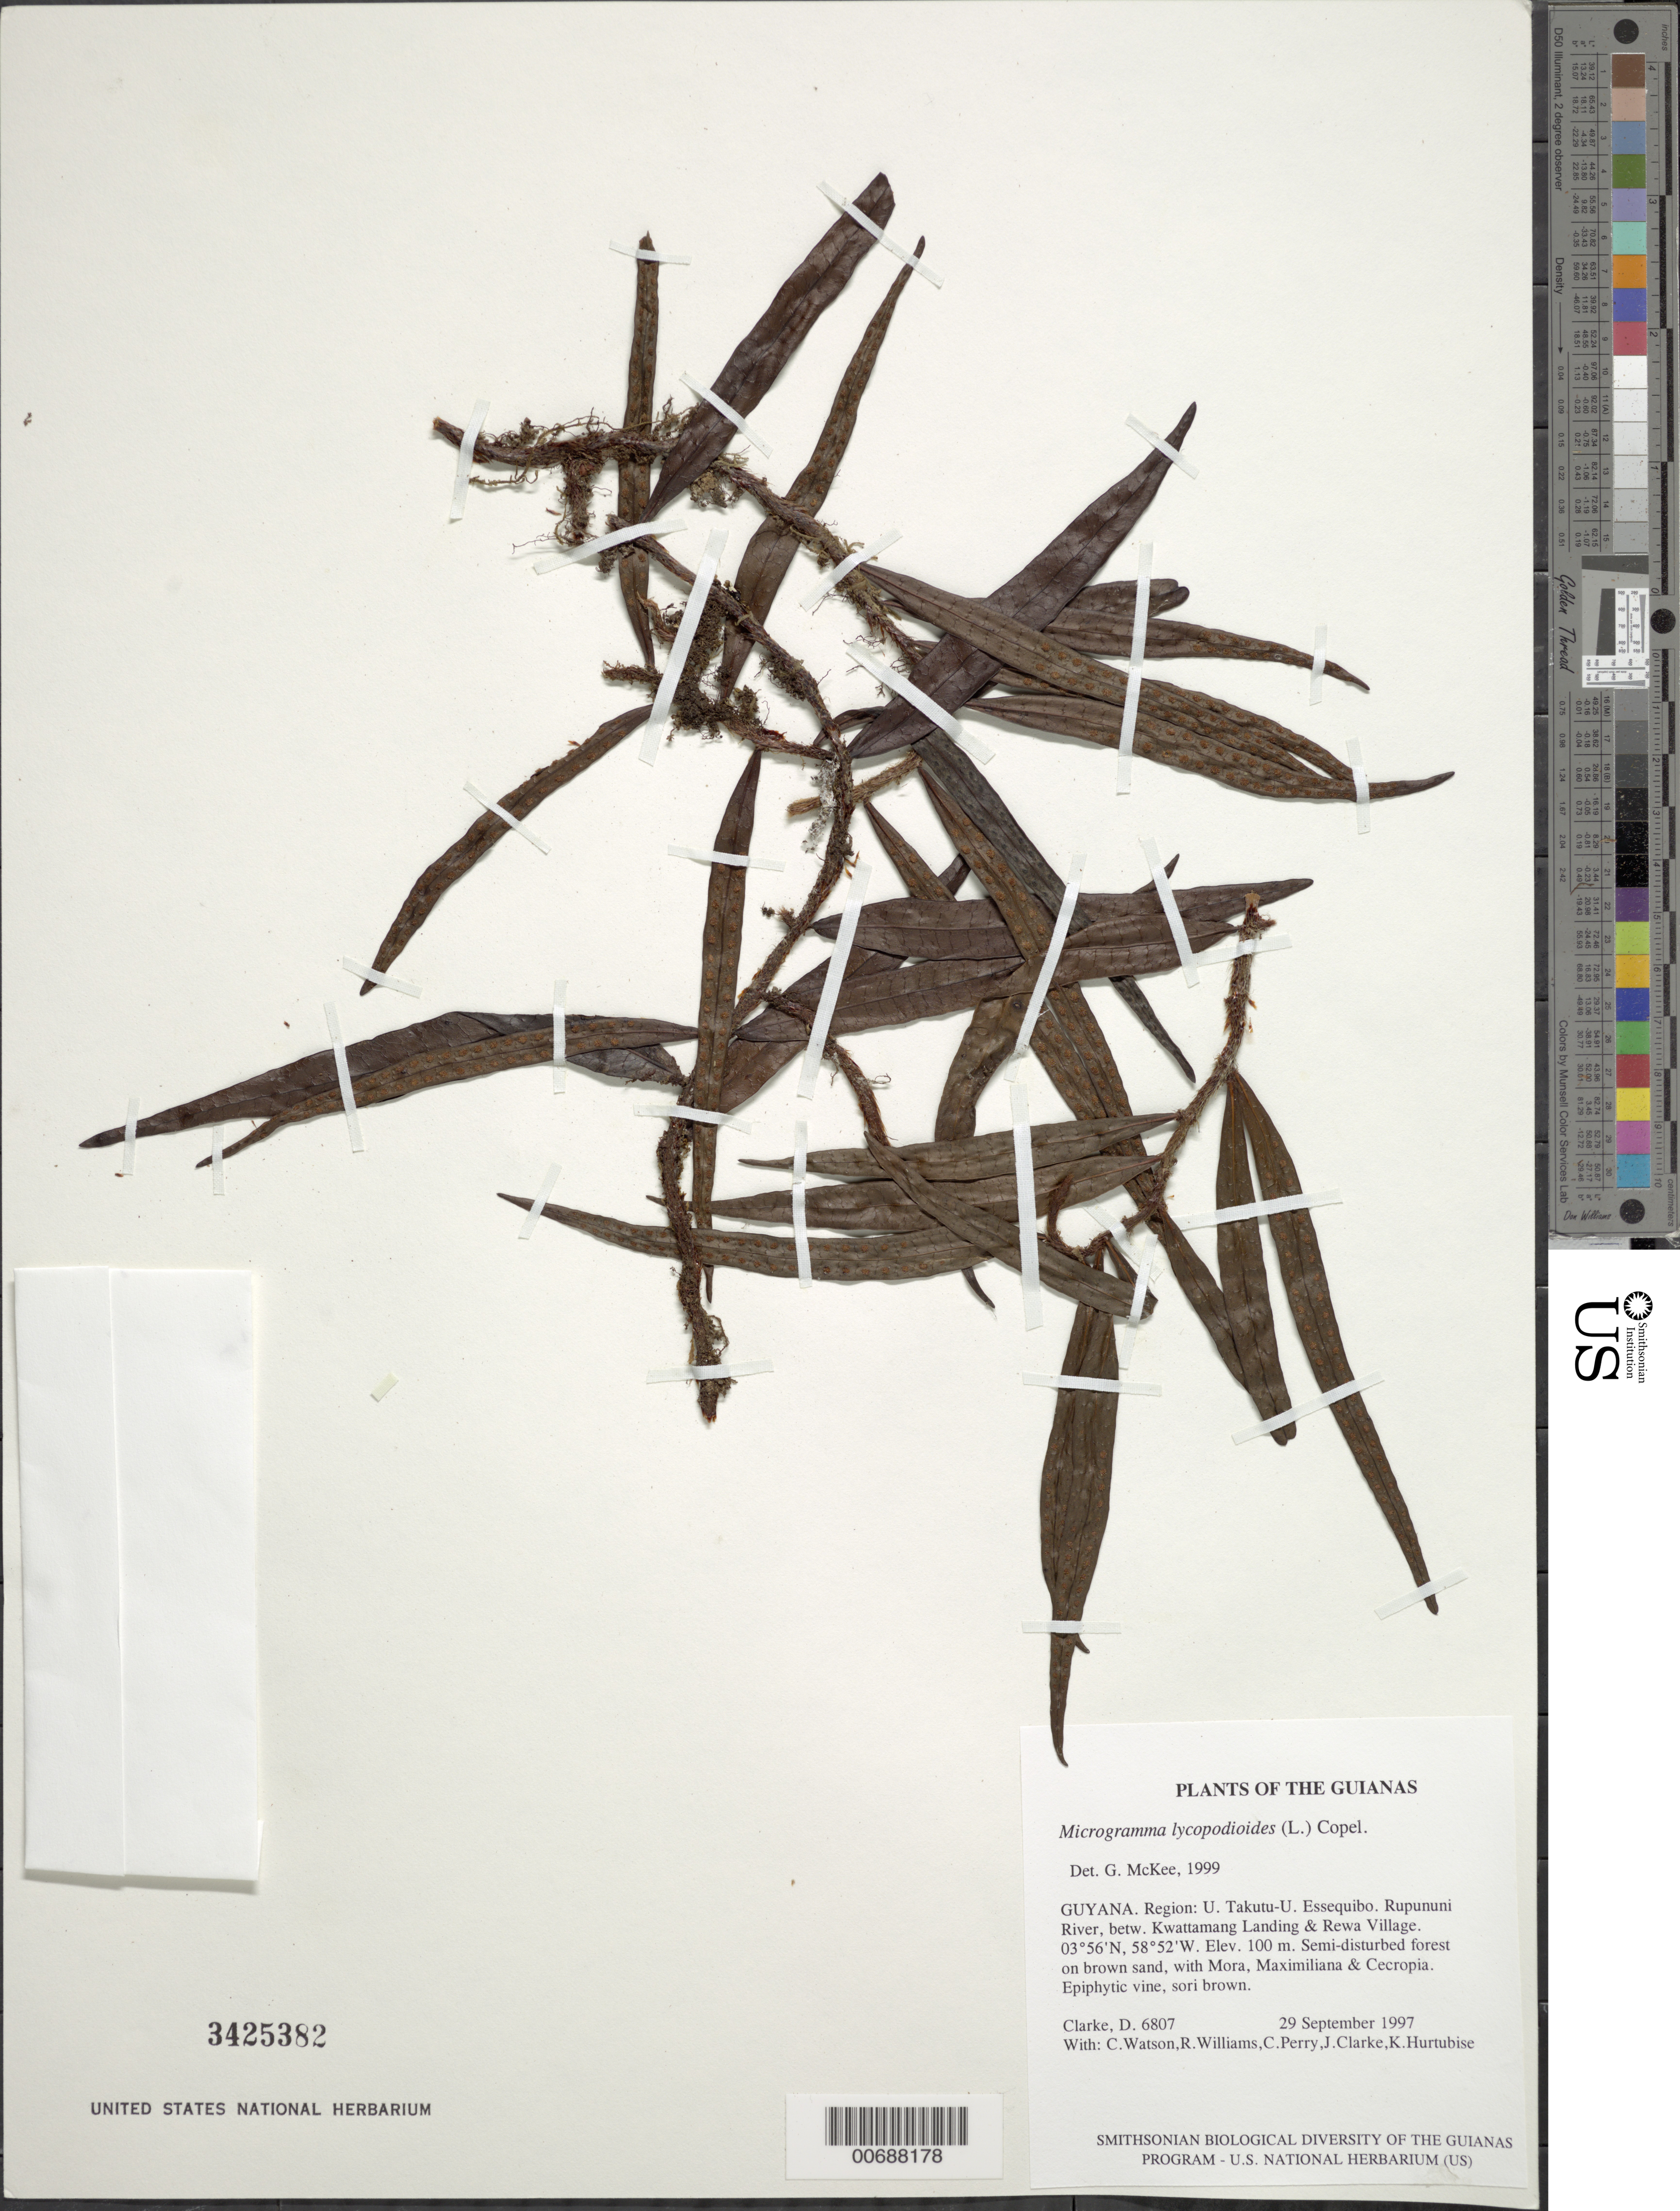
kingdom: Plantae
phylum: Tracheophyta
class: Polypodiopsida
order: Polypodiales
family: Polypodiaceae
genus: Microgramma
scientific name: Microgramma lycopodioides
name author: (L.) Copel.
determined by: McKee, G. S., (US), NMNH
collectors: H. D. Clarke, C. Watson, R. Williams, C. Perry, J. Clarke & K. Hurtubise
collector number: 6807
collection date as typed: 29 September 1997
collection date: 1997-09-29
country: Guyana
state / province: U. Takutu-U. Essequibo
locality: Rupununi River, betw. Kwattamang Landing & Rewa Village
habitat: Semi-disturbed forest on brown sand, with Mora, Maximiliana & Cecropia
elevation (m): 100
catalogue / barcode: US 3425382